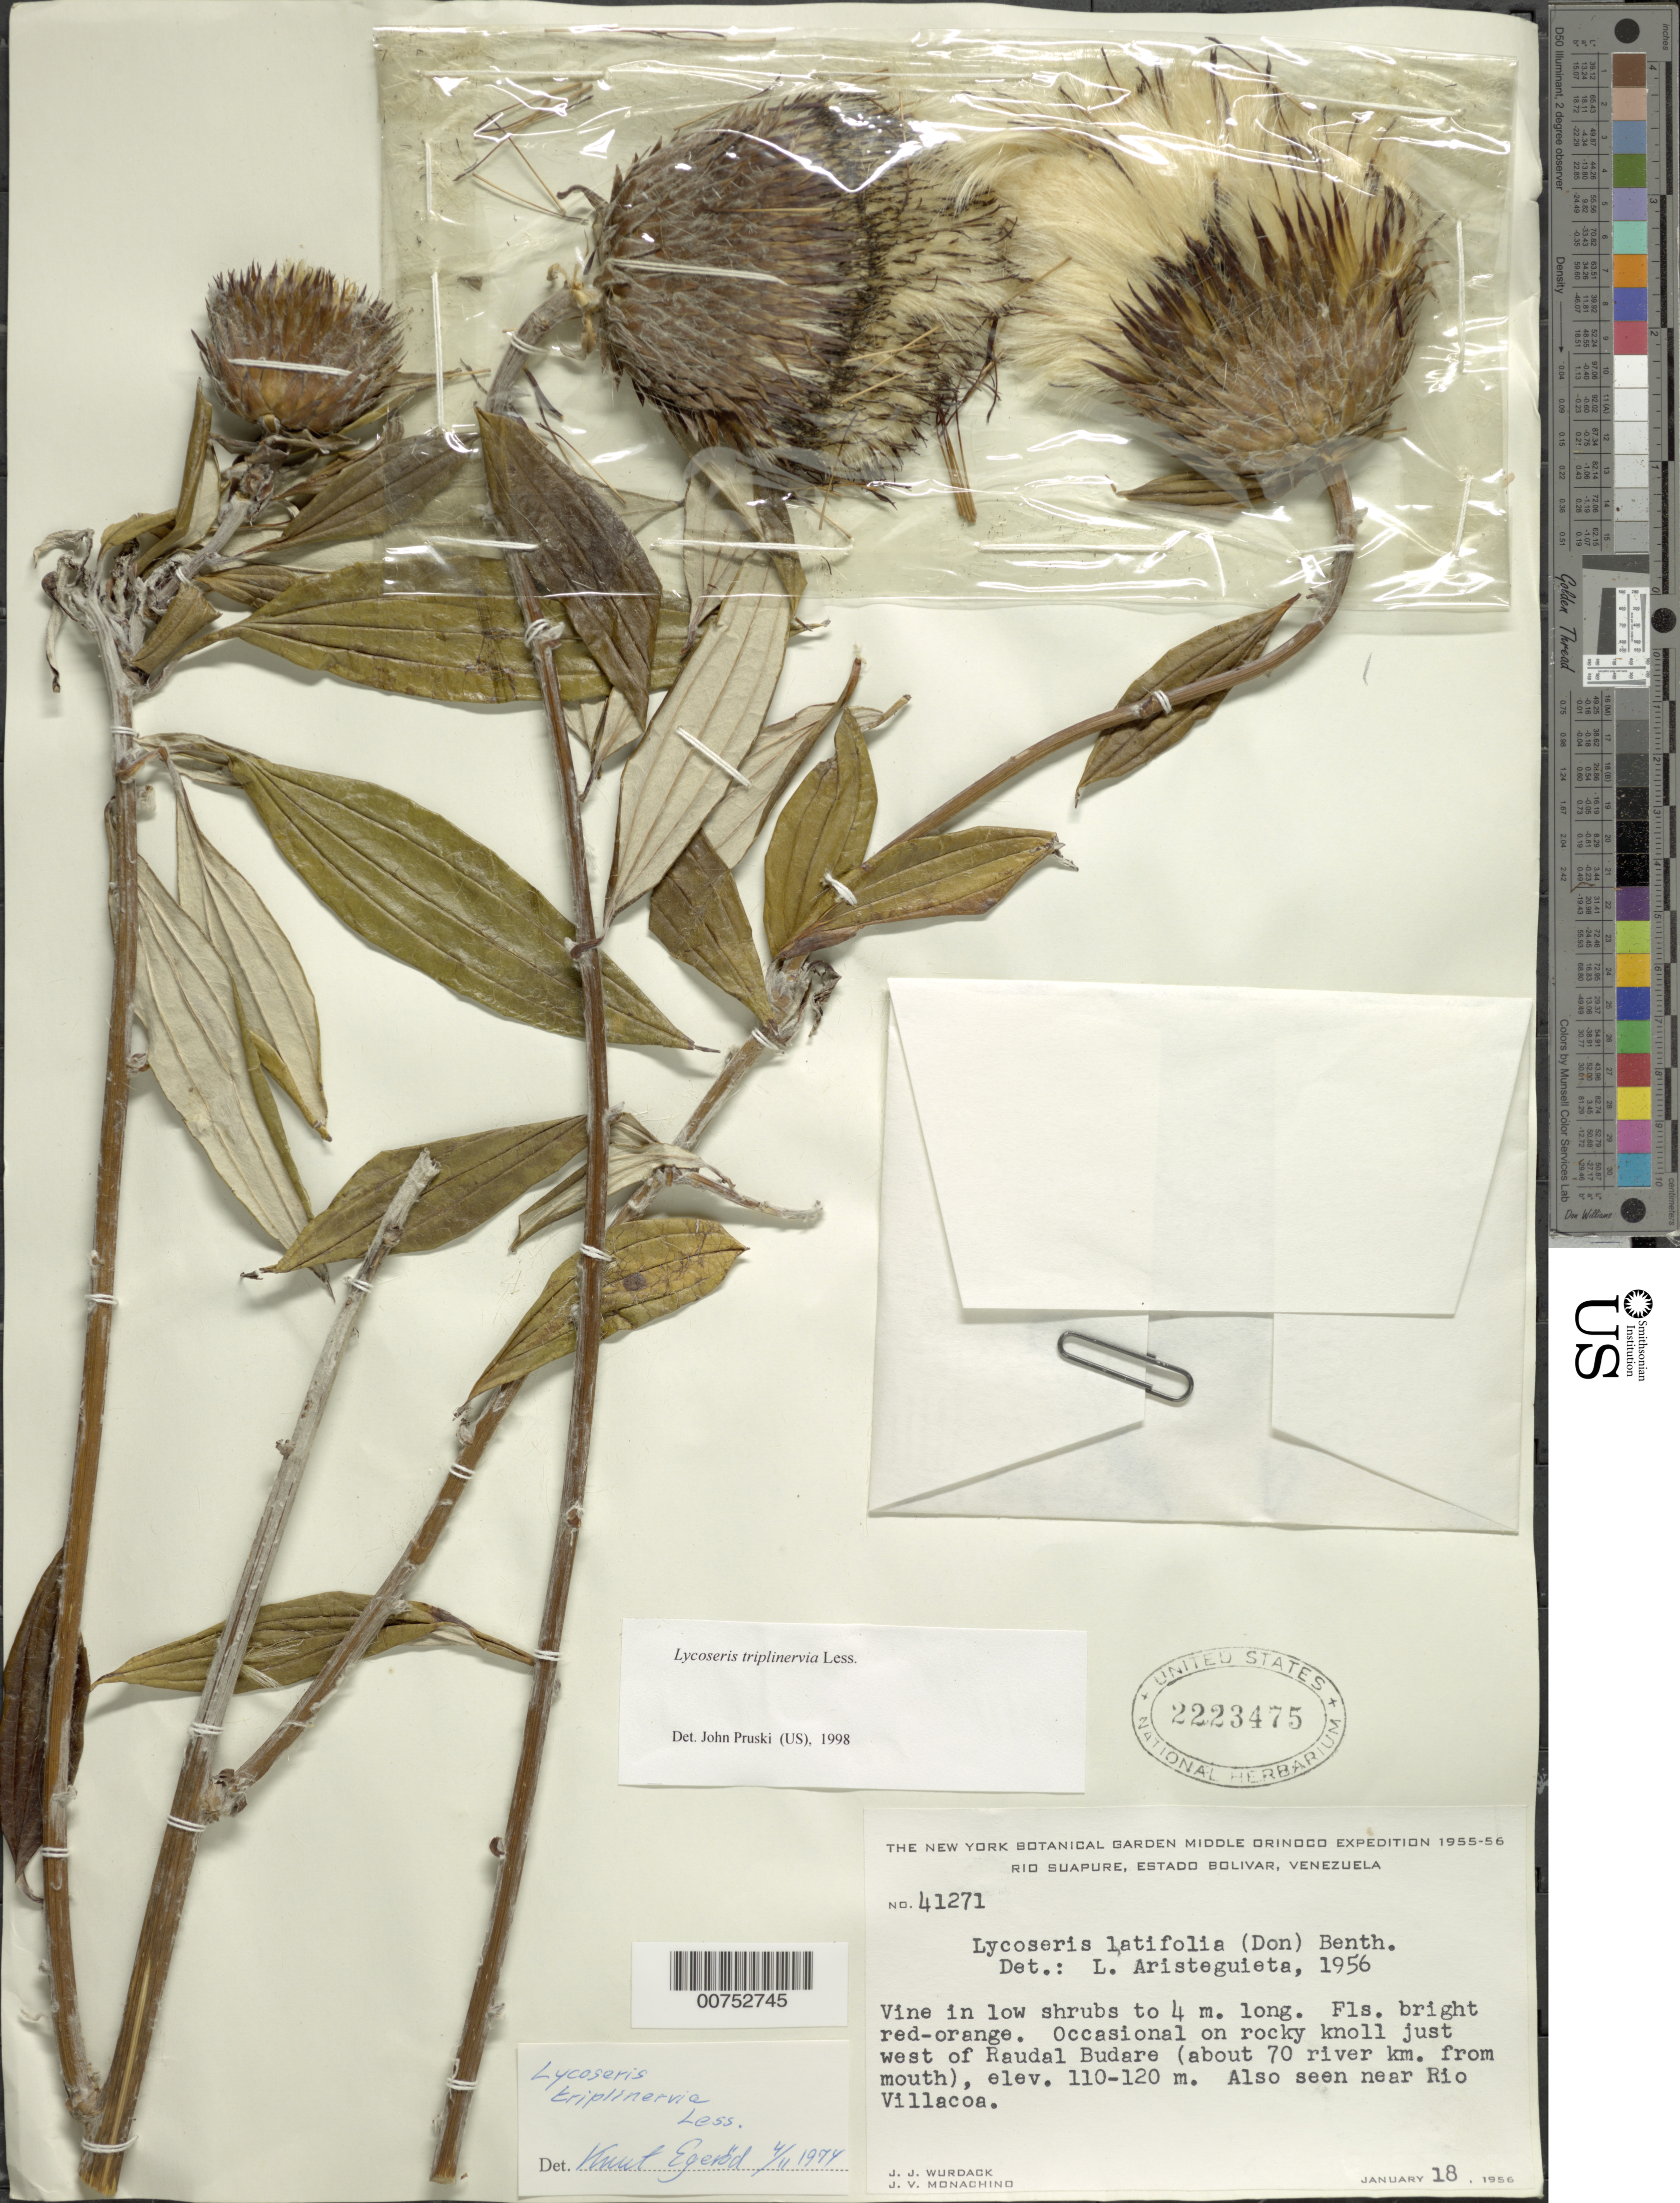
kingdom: Plantae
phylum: Tracheophyta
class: Magnoliopsida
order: Asterales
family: Asteraceae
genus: Lycoseris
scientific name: Lycoseris triplinervia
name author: Less.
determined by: Pruski, J. F.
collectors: J. J. Wurdack & J. V. Monachino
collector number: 41271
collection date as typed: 18-Jan-56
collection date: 1956-01-18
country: Venezuela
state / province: Bolívar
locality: Río Suapure, west of Raudal Budare (about 70 river km from mouth)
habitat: Rocky knoll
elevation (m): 110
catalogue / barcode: US 2223475